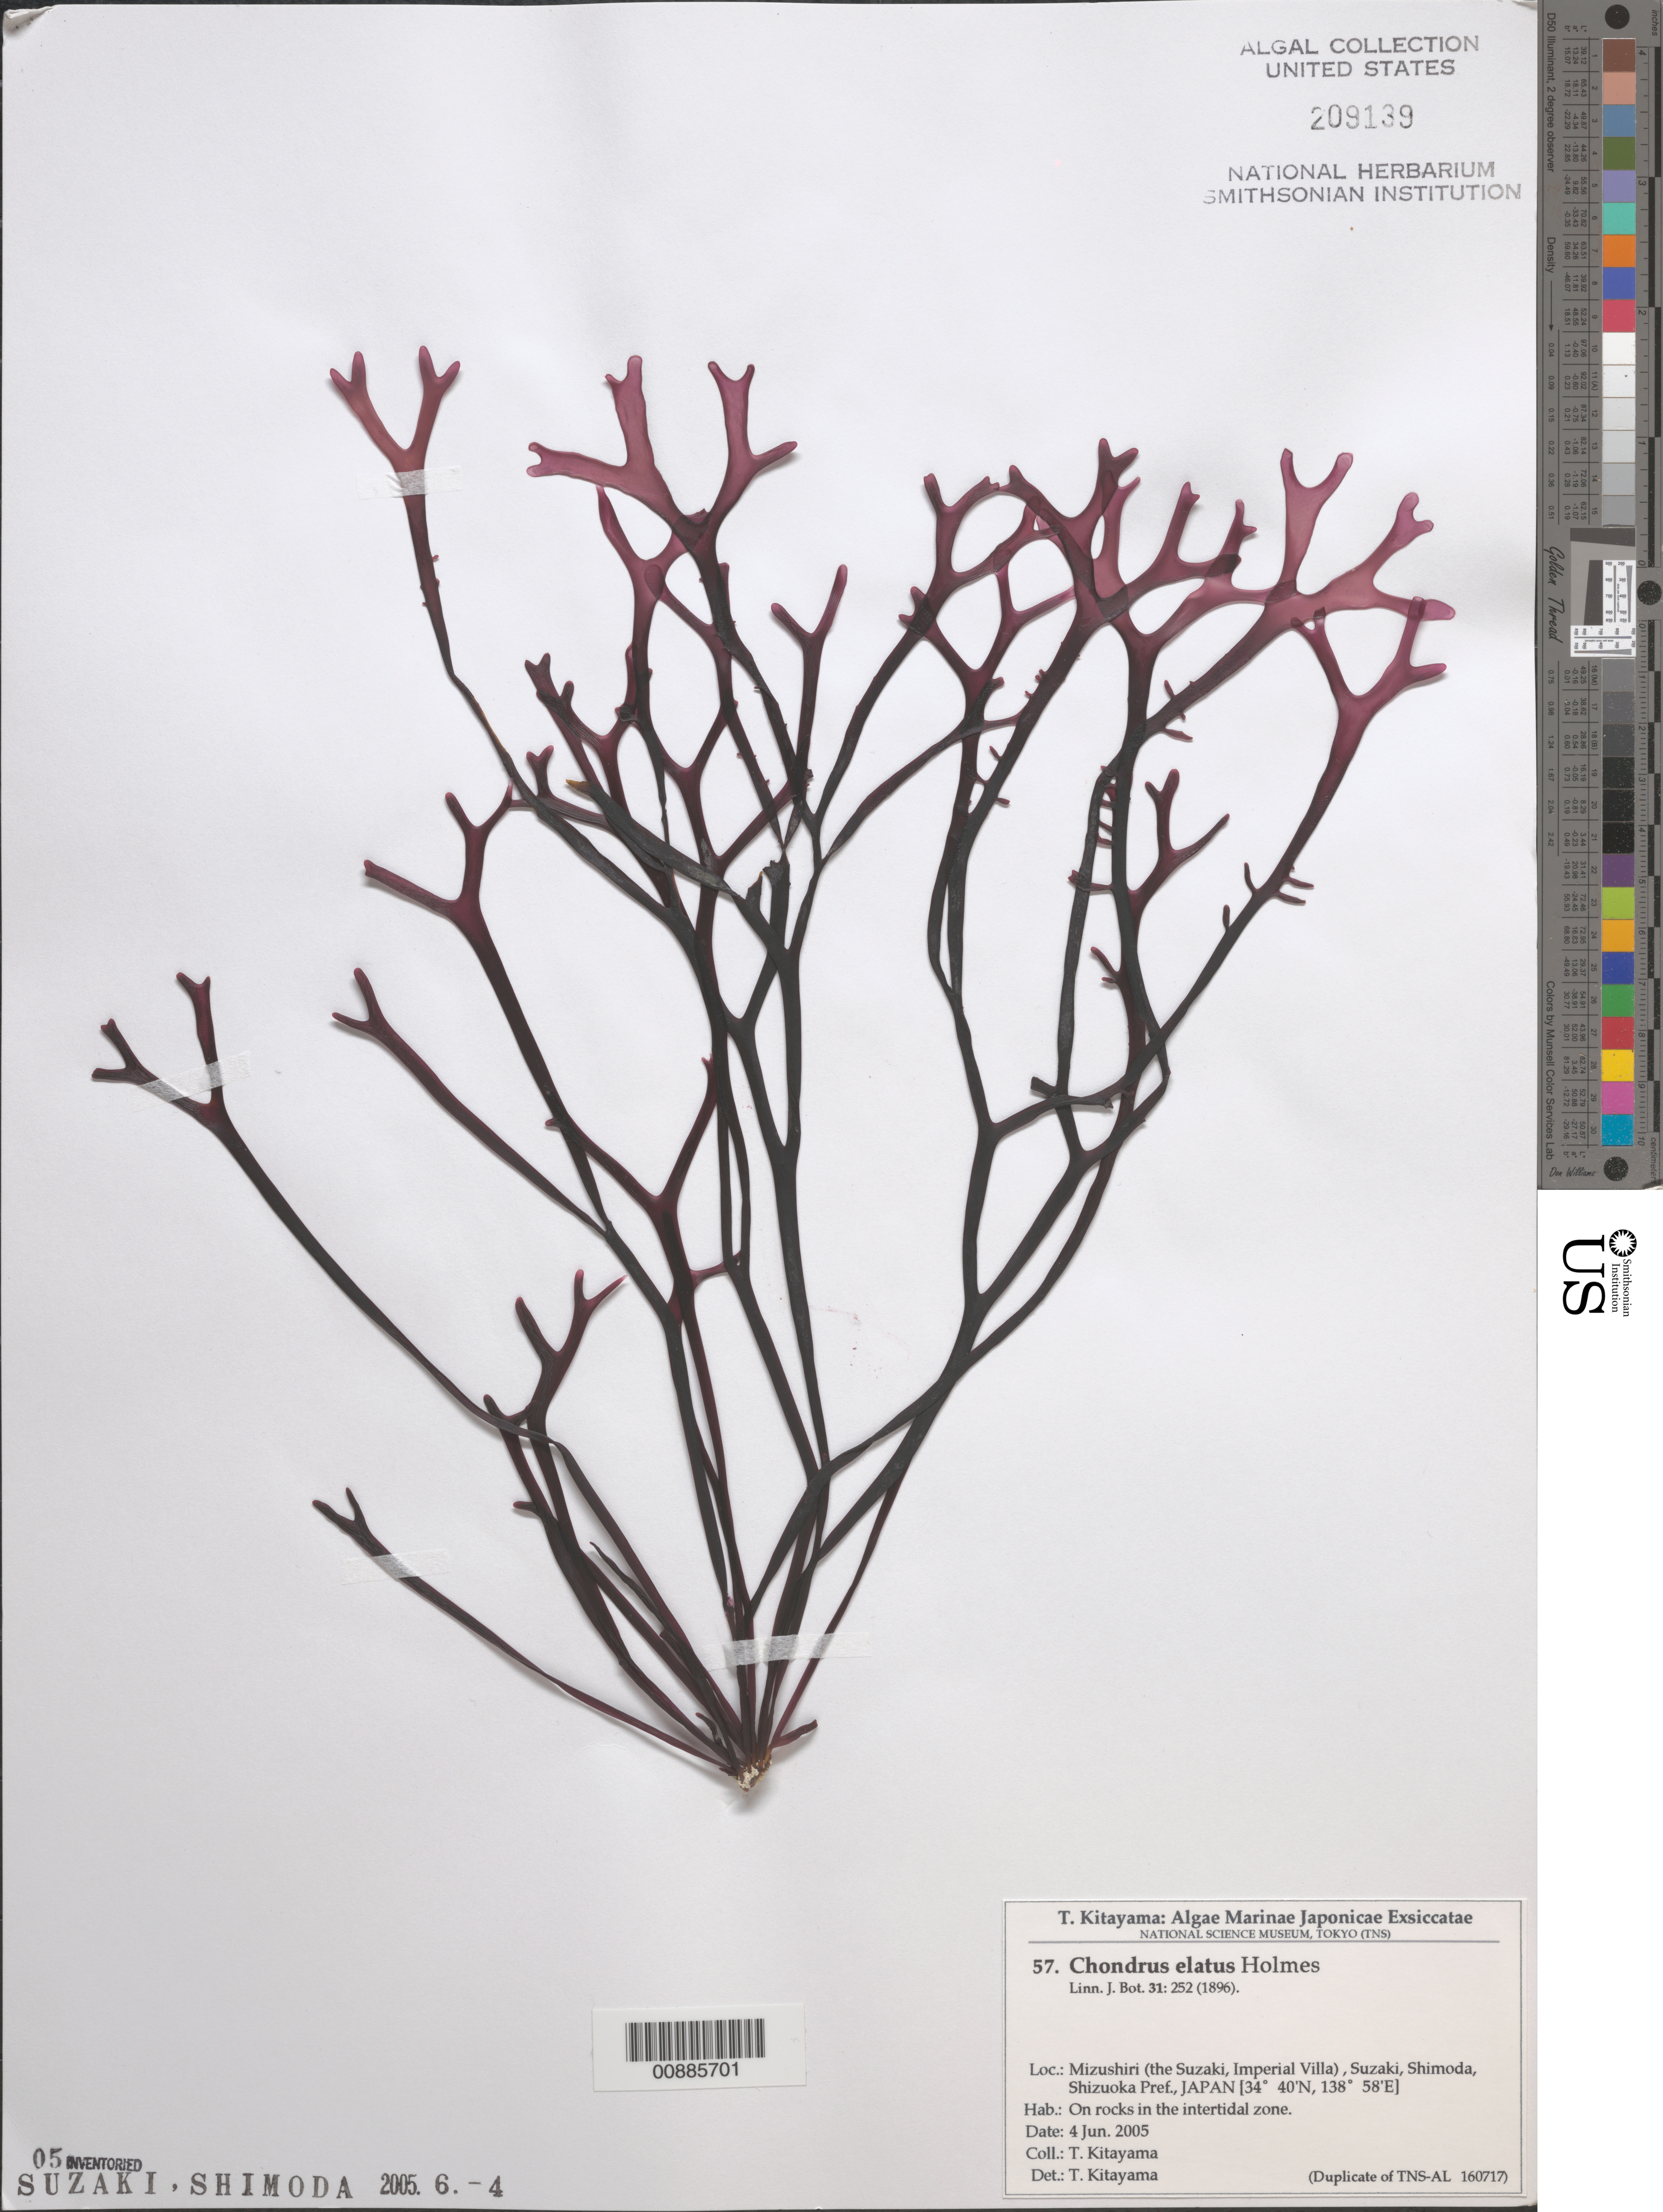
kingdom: Plantae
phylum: Rhodophyta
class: Florideophyceae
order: Gigartinales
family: Gigartinaceae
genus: Chondrus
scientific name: Chondrus elatus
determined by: Kitayama, T.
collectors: T. Kitayama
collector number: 57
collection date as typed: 04 Jun 2005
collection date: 2005-06-04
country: Japan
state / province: Sizuoka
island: Honshu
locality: Mizushiri, the Suzaki, Imperial Villa, Suzaki, Shimoda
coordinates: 34 40' N, 138 58' E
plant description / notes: Kitayama, T., Algae Marinae Japonicae Exsiccatae, Fasc. III (Nos. 51-75)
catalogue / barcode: US 209139